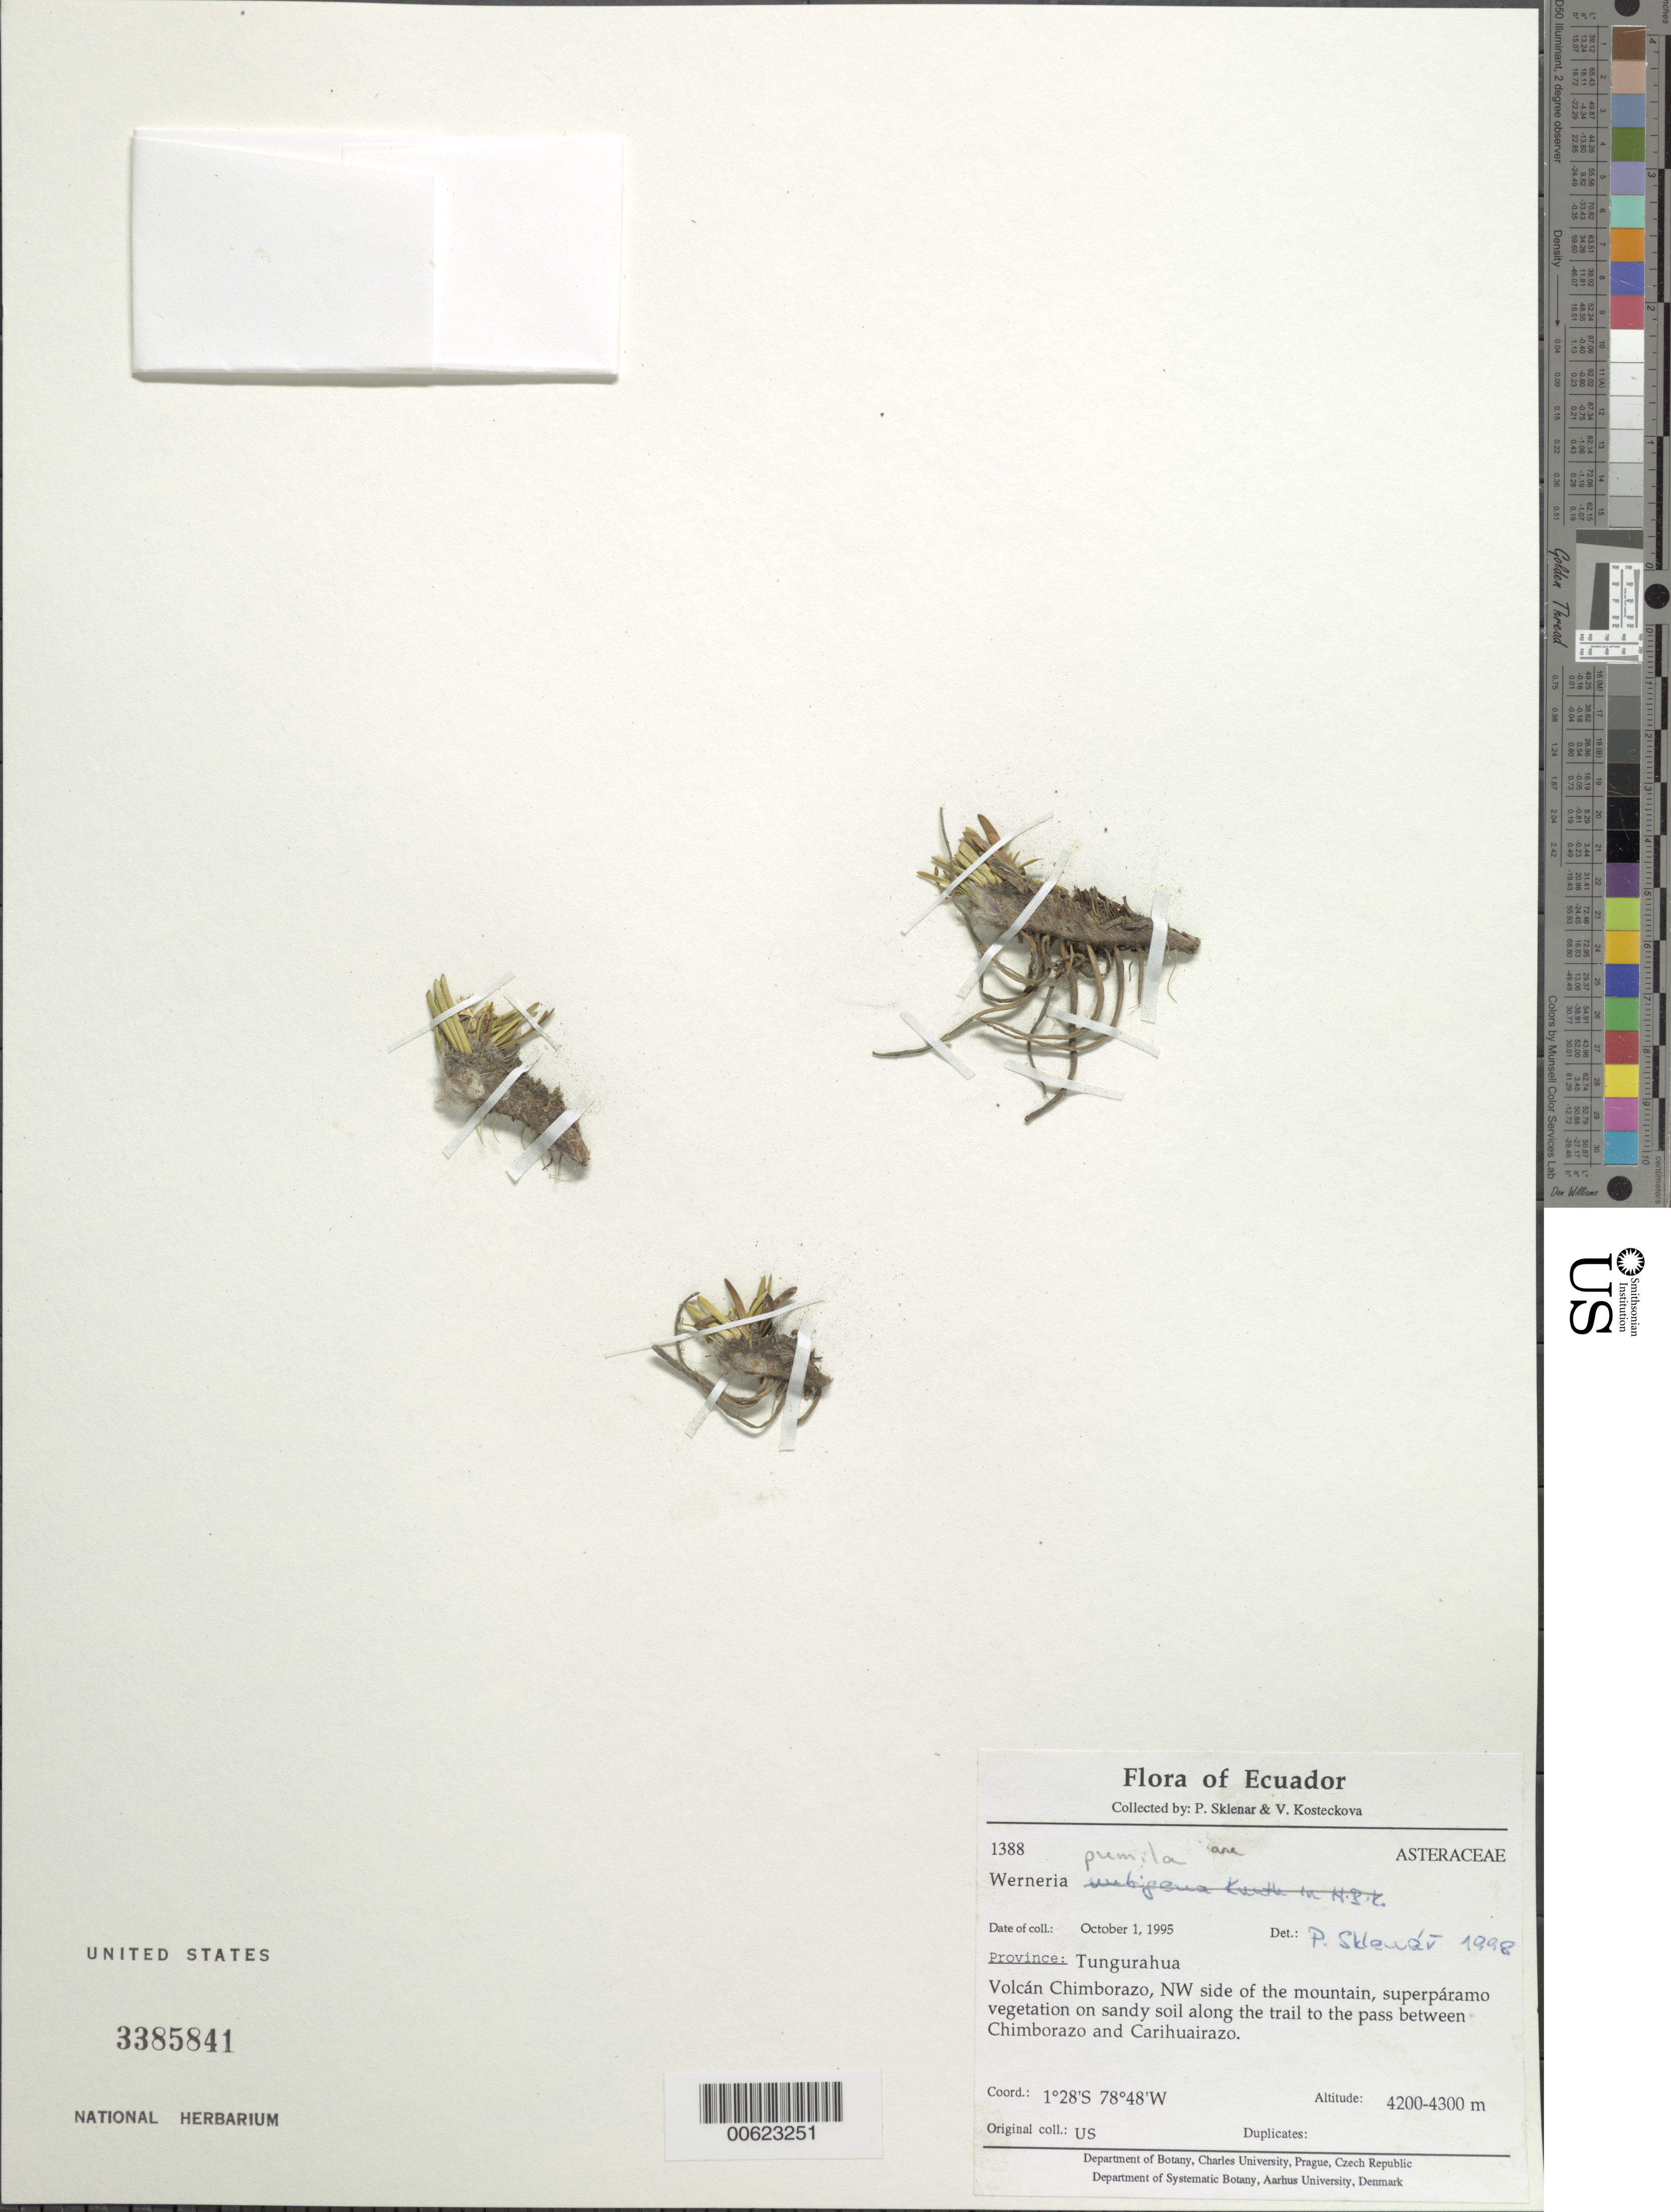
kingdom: Plantae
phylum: Tracheophyta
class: Magnoliopsida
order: Asterales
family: Asteraceae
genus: Werneria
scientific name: Werneria graminifolia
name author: Kunth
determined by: Calvo, Joel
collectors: P. Sklenár & V. Kosteckova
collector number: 1388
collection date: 1995-10-01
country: Ecuador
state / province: Tungurahua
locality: Volcan Chimborazo, NW side of the mountain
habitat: Suerparamo vegetation on Sandy soil along the trail to the pass between Chimborazo and Carihuairazo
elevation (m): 4200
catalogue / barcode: US 3385841